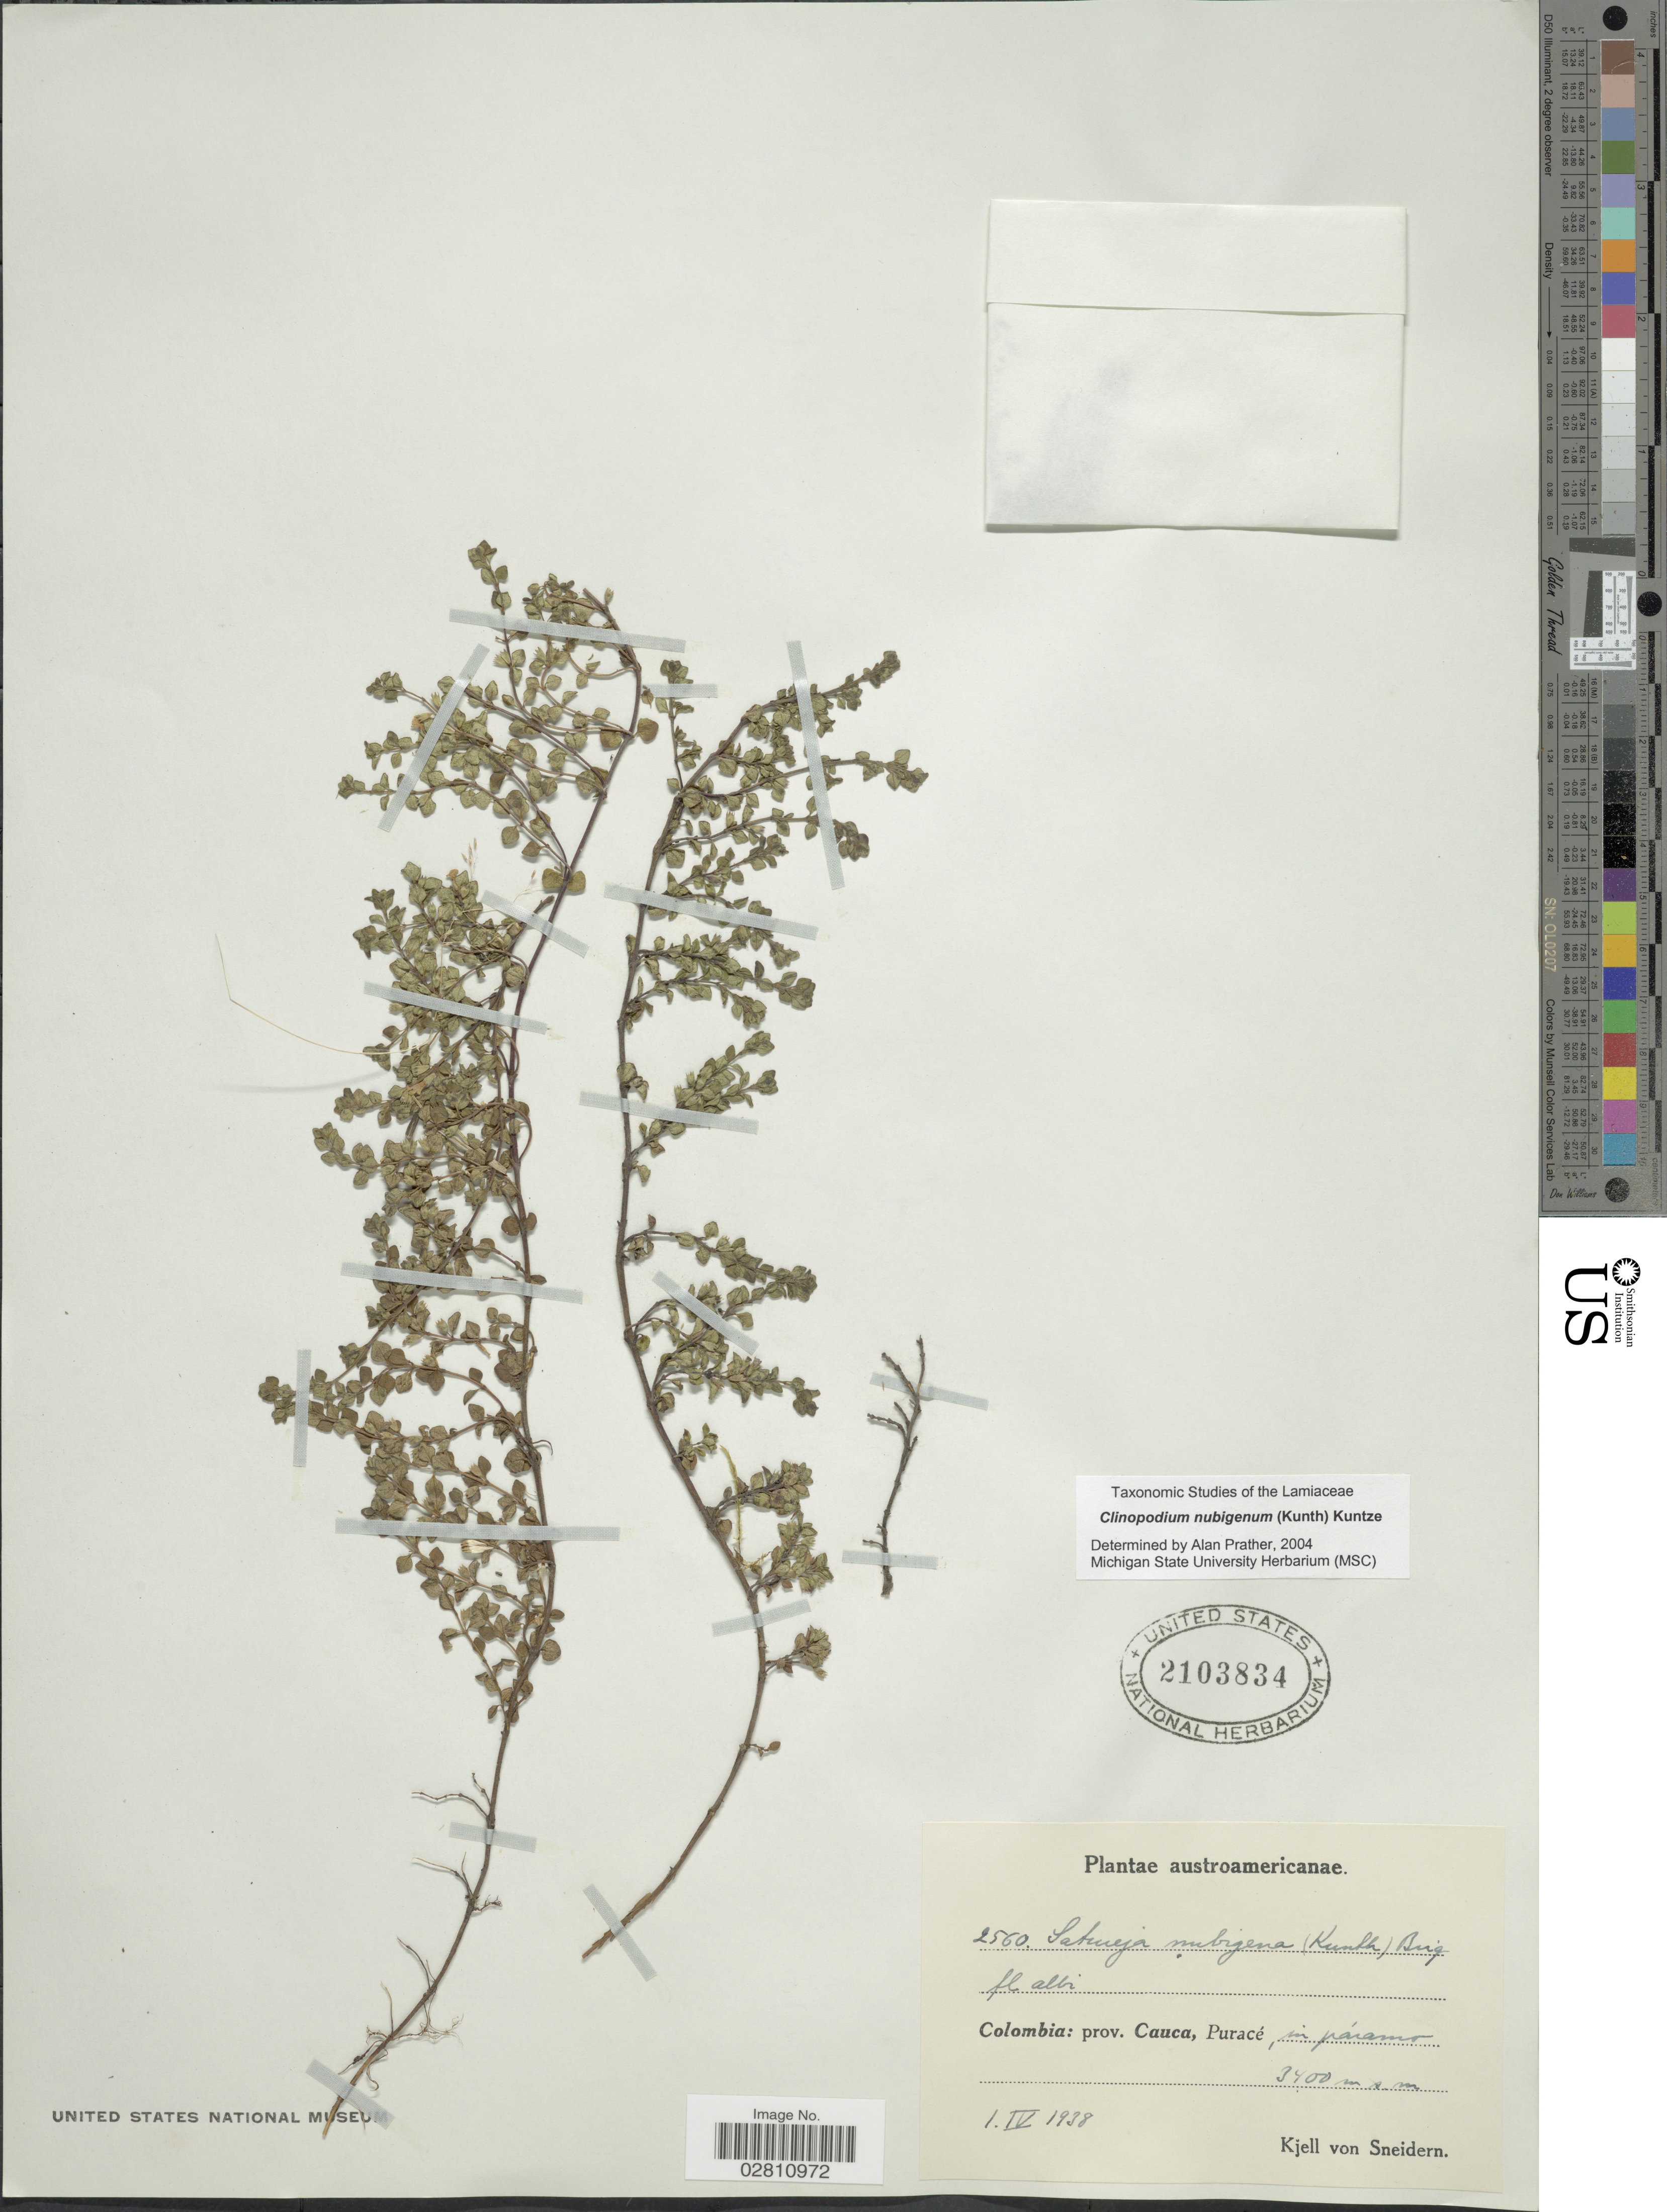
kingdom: Plantae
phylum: Tracheophyta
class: Magnoliopsida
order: Lamiales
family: Lamiaceae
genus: Clinopodium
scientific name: Clinopodium nubigenum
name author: (Kunth) Kuntze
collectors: K. von Sneidern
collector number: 2560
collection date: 1938-04-01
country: Colombia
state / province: Cauca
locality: Colombia: prov. Cauca, Puracé, in páramo.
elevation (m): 3400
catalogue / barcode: US 2103834